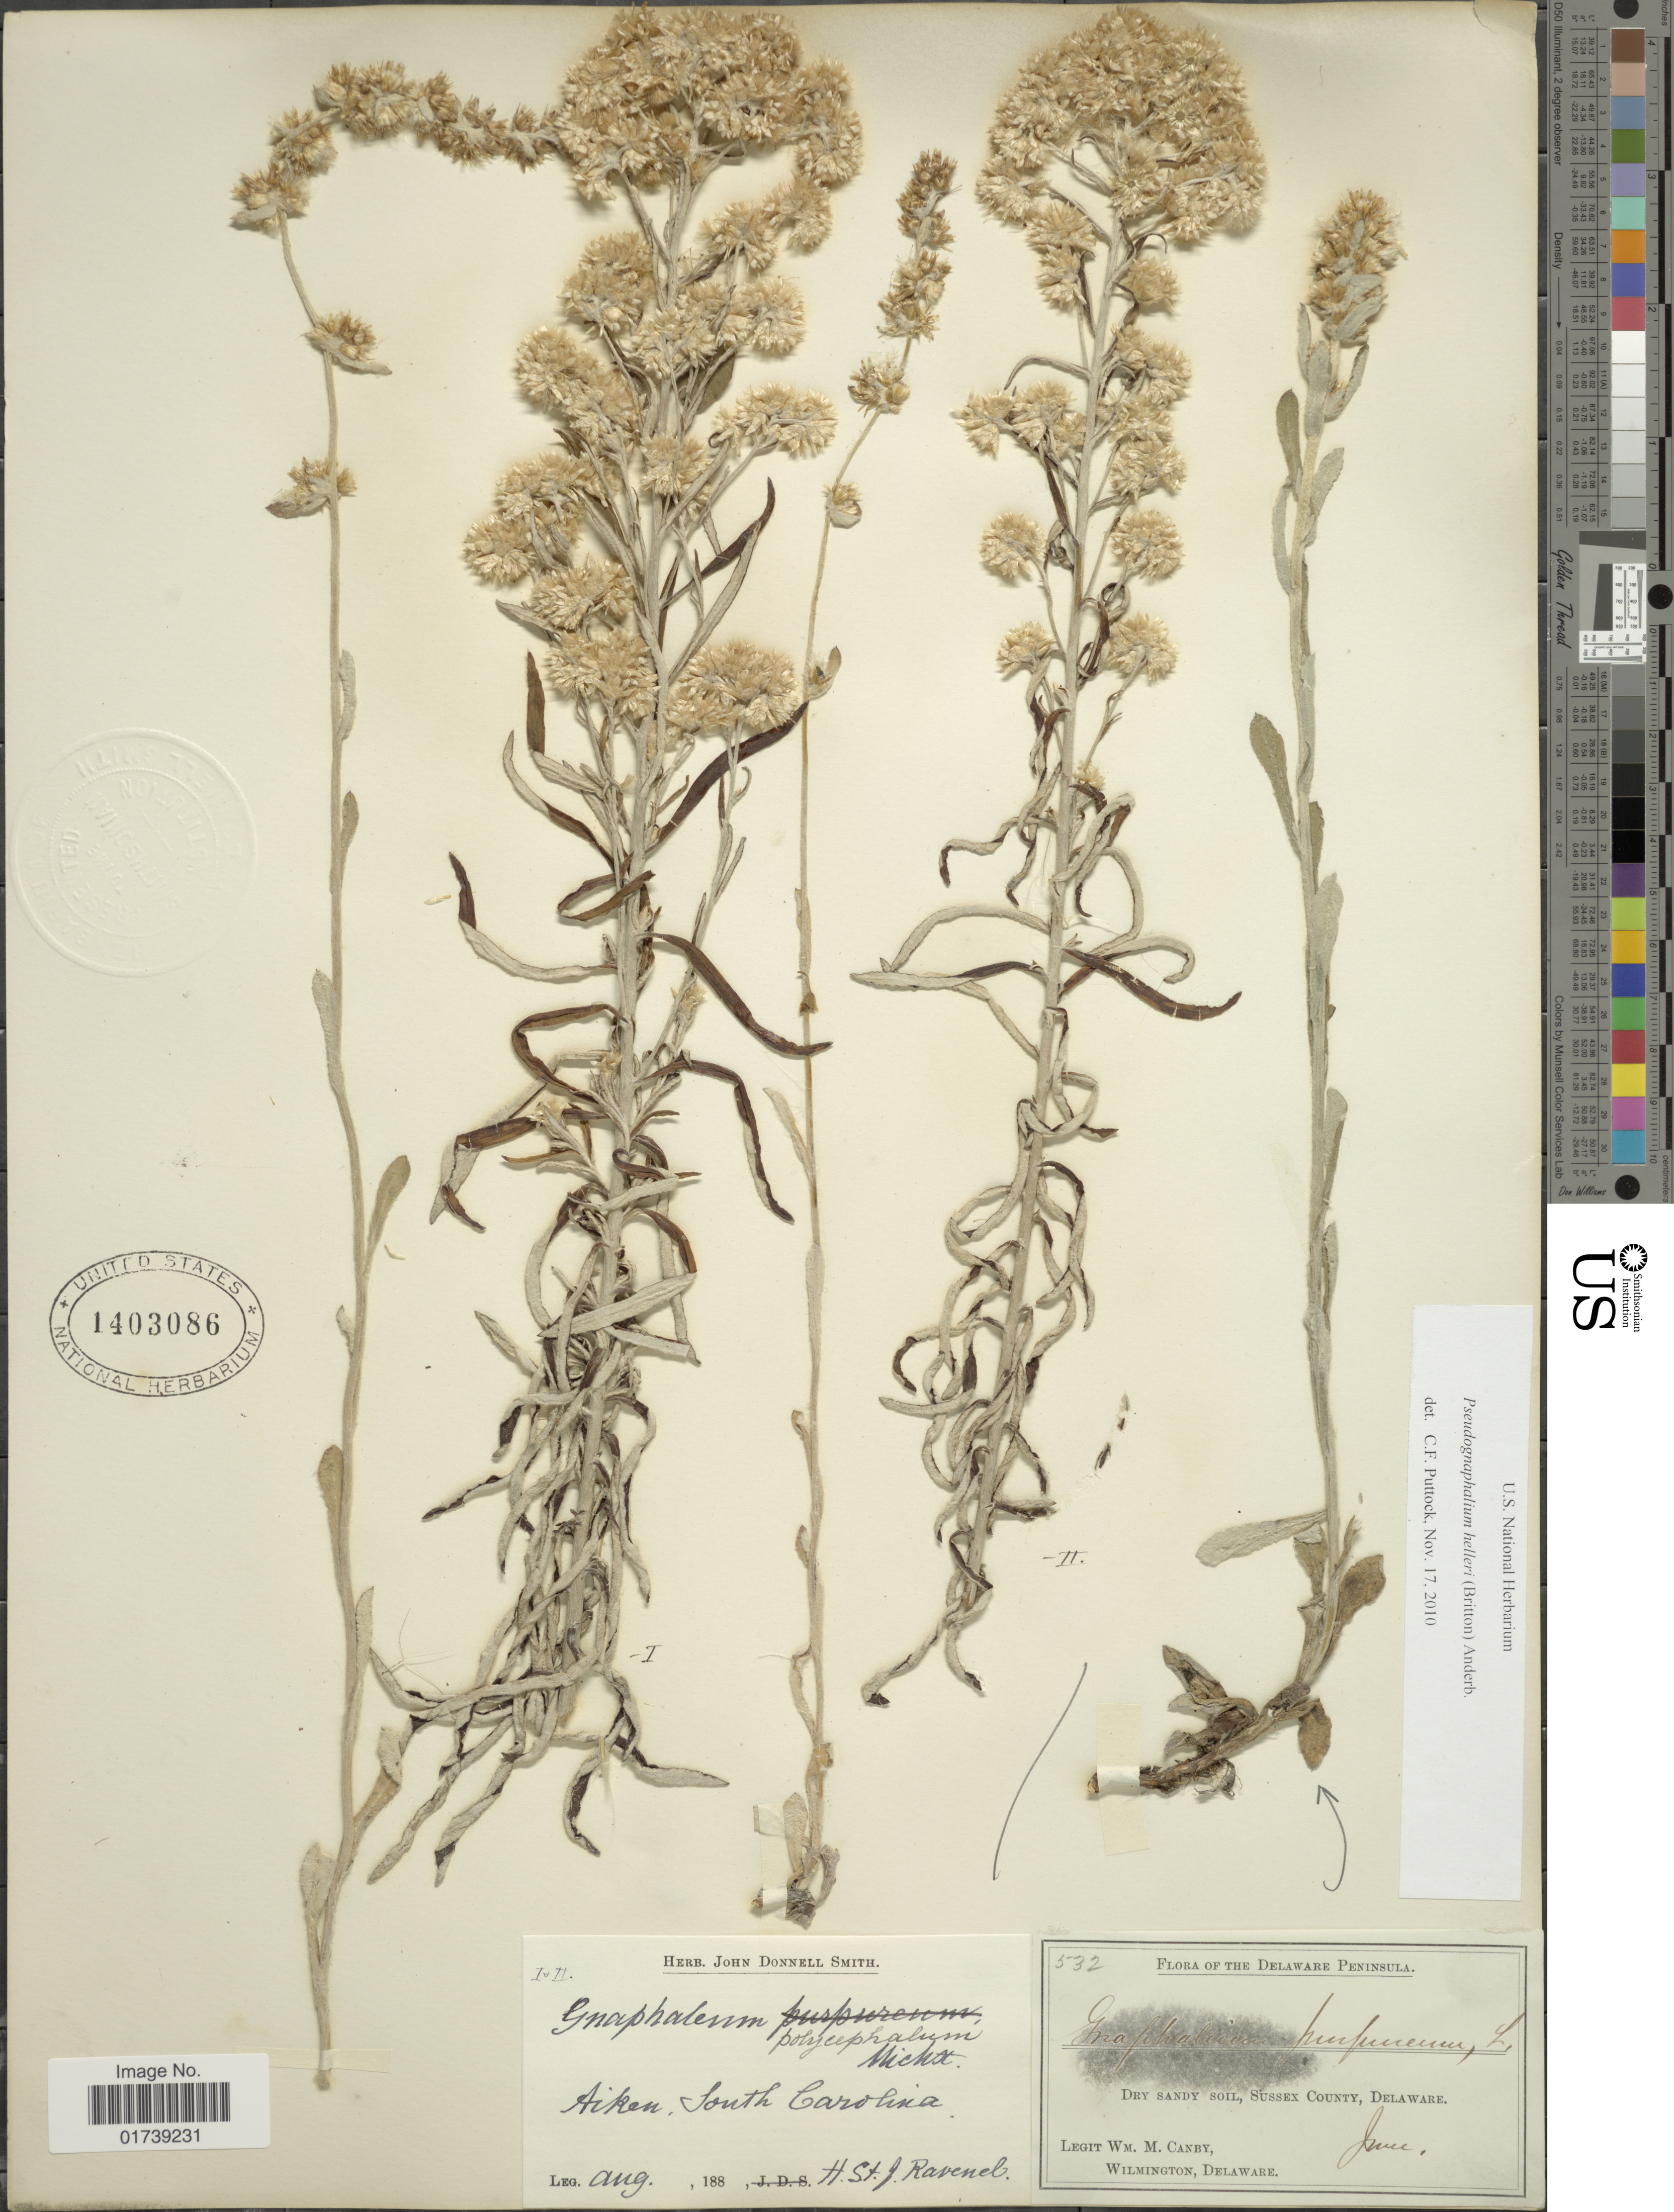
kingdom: Plantae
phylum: Tracheophyta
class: Magnoliopsida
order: Asterales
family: Asteraceae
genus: Pseudognaphalium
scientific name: Pseudognaphalium helleri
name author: (Britton) Anderb.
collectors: W. M. Canby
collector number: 532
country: United States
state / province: Delaware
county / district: Sussex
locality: Delaware Peninsula, Sussex County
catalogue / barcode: US 1403086-2